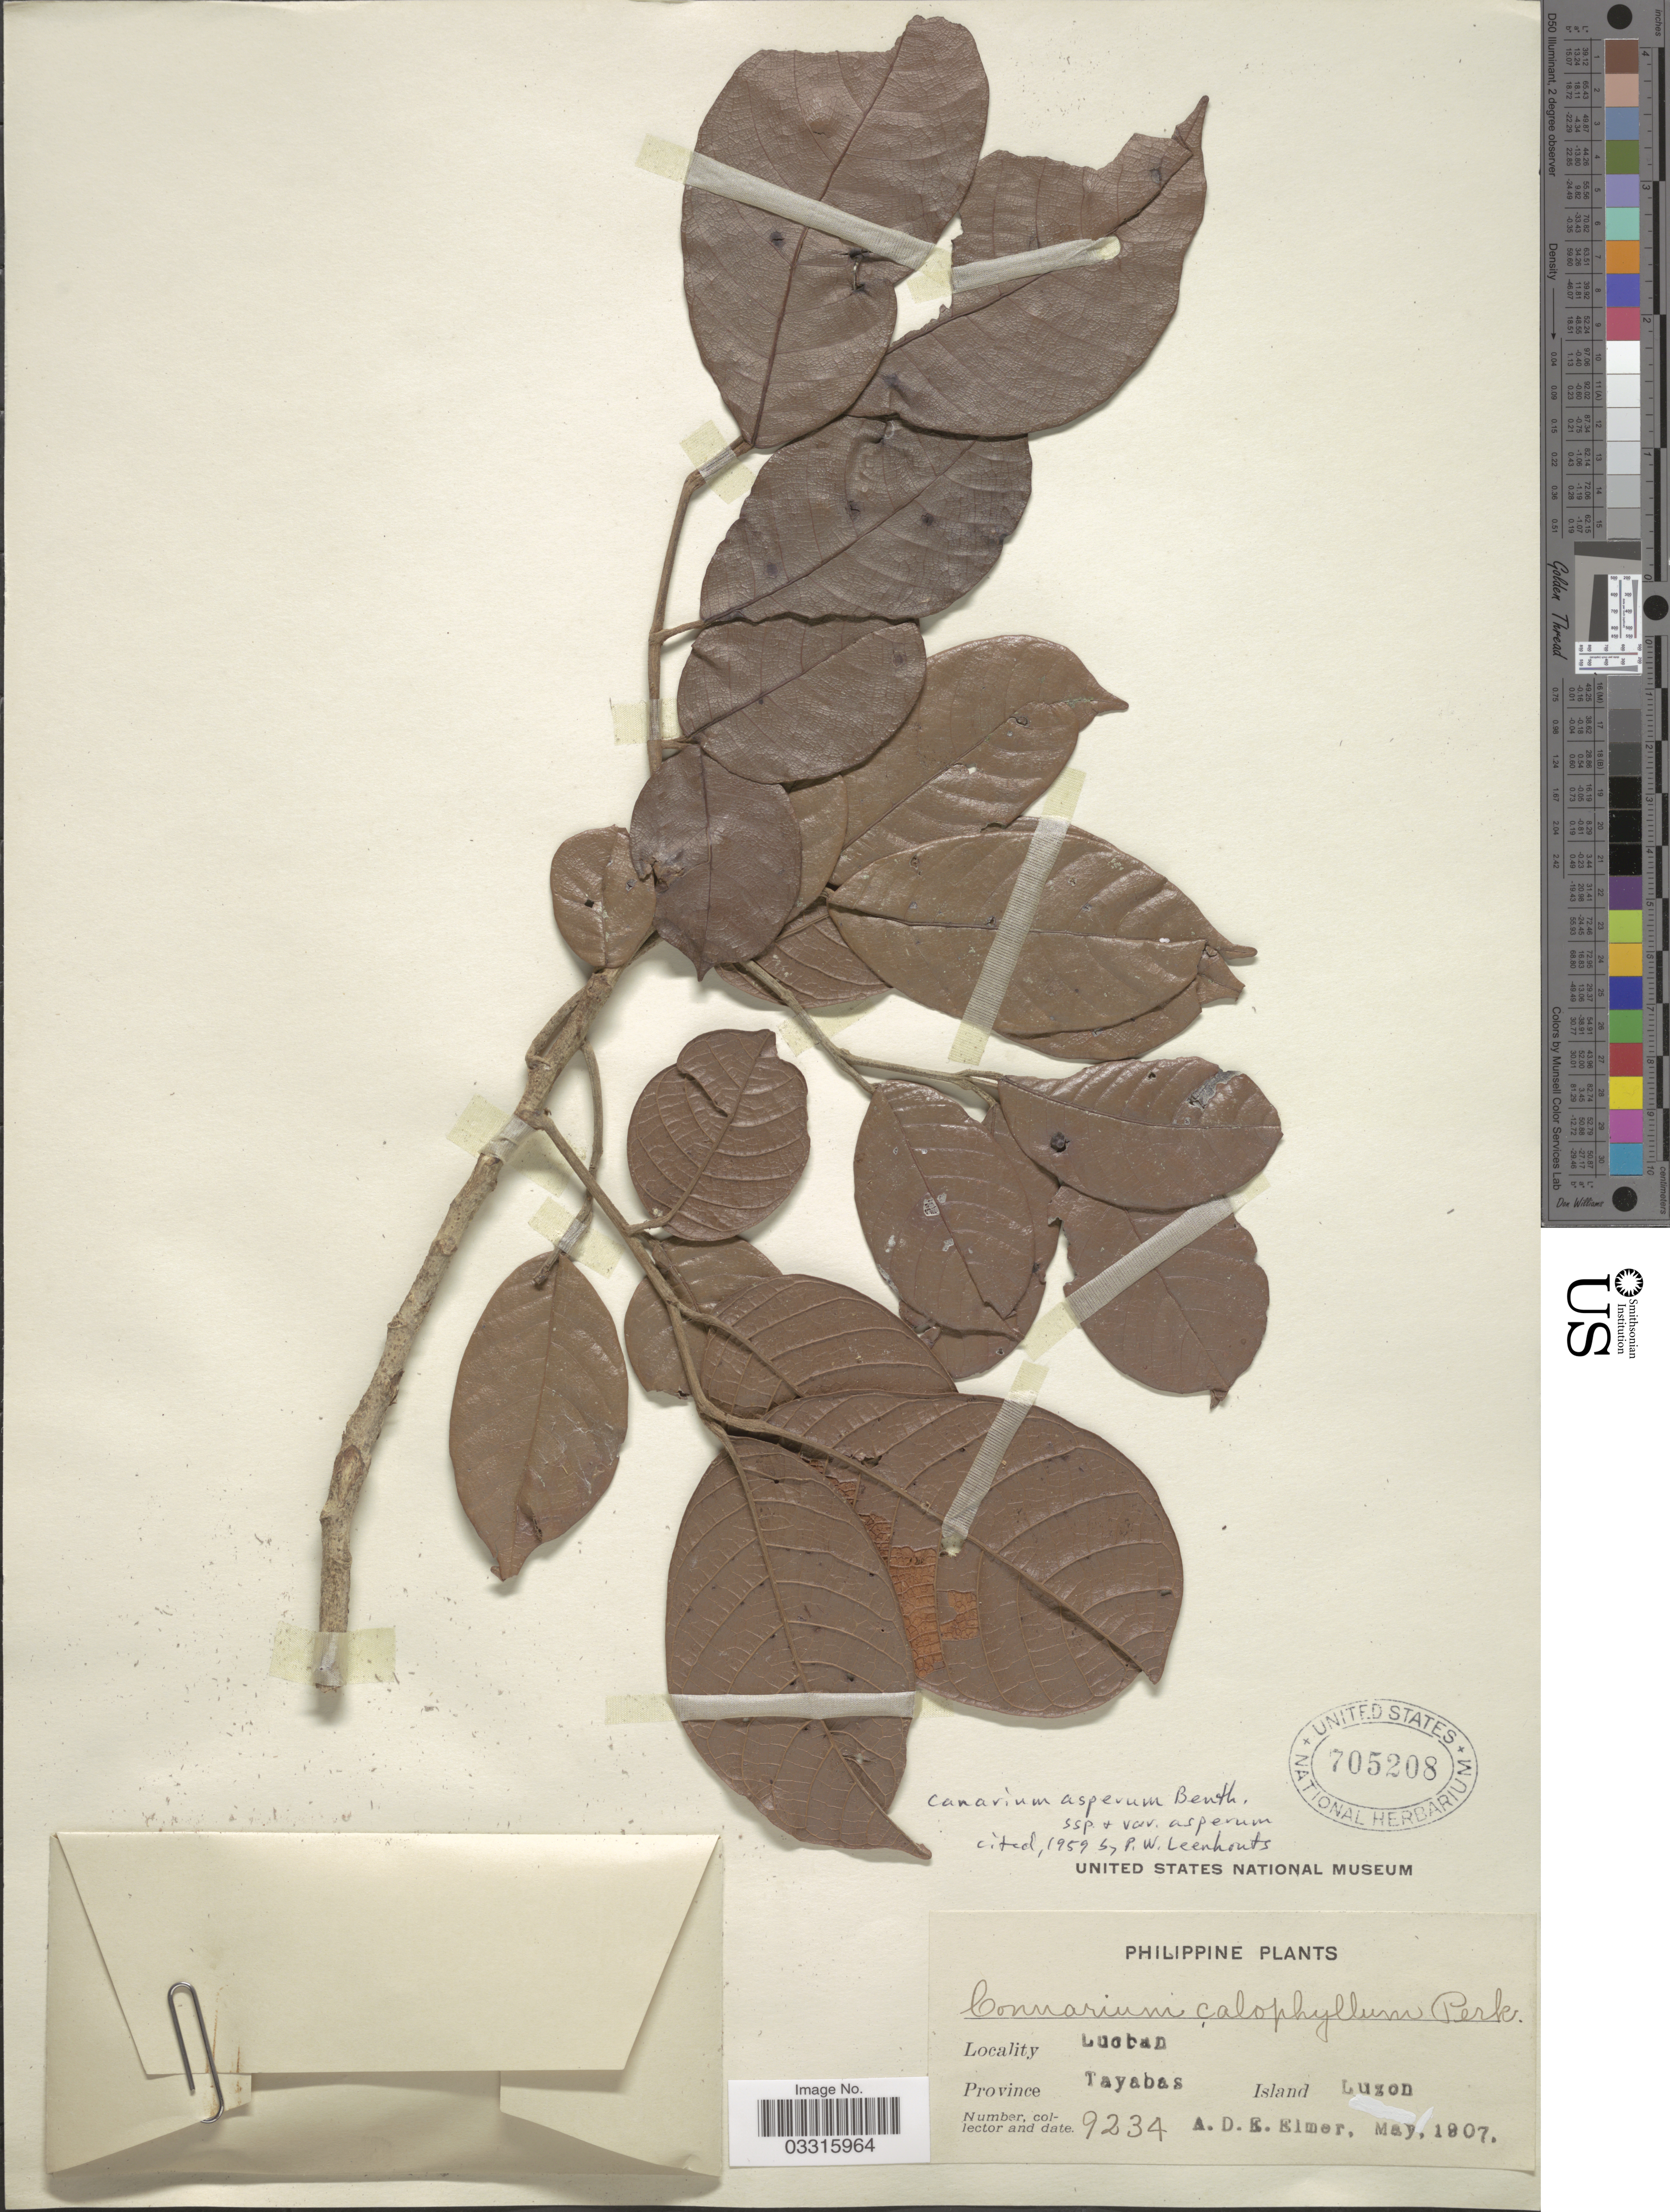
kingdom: Plantae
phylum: Tracheophyta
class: Magnoliopsida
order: Sapindales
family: Burseraceae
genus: Canarium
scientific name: Canarium asperum subsp. asperum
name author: Benth.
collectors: A. D. E. Elmer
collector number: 9234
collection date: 1907-05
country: Philippines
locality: Lucban. Province Tayabas. Island Luzon.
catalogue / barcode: US 705208